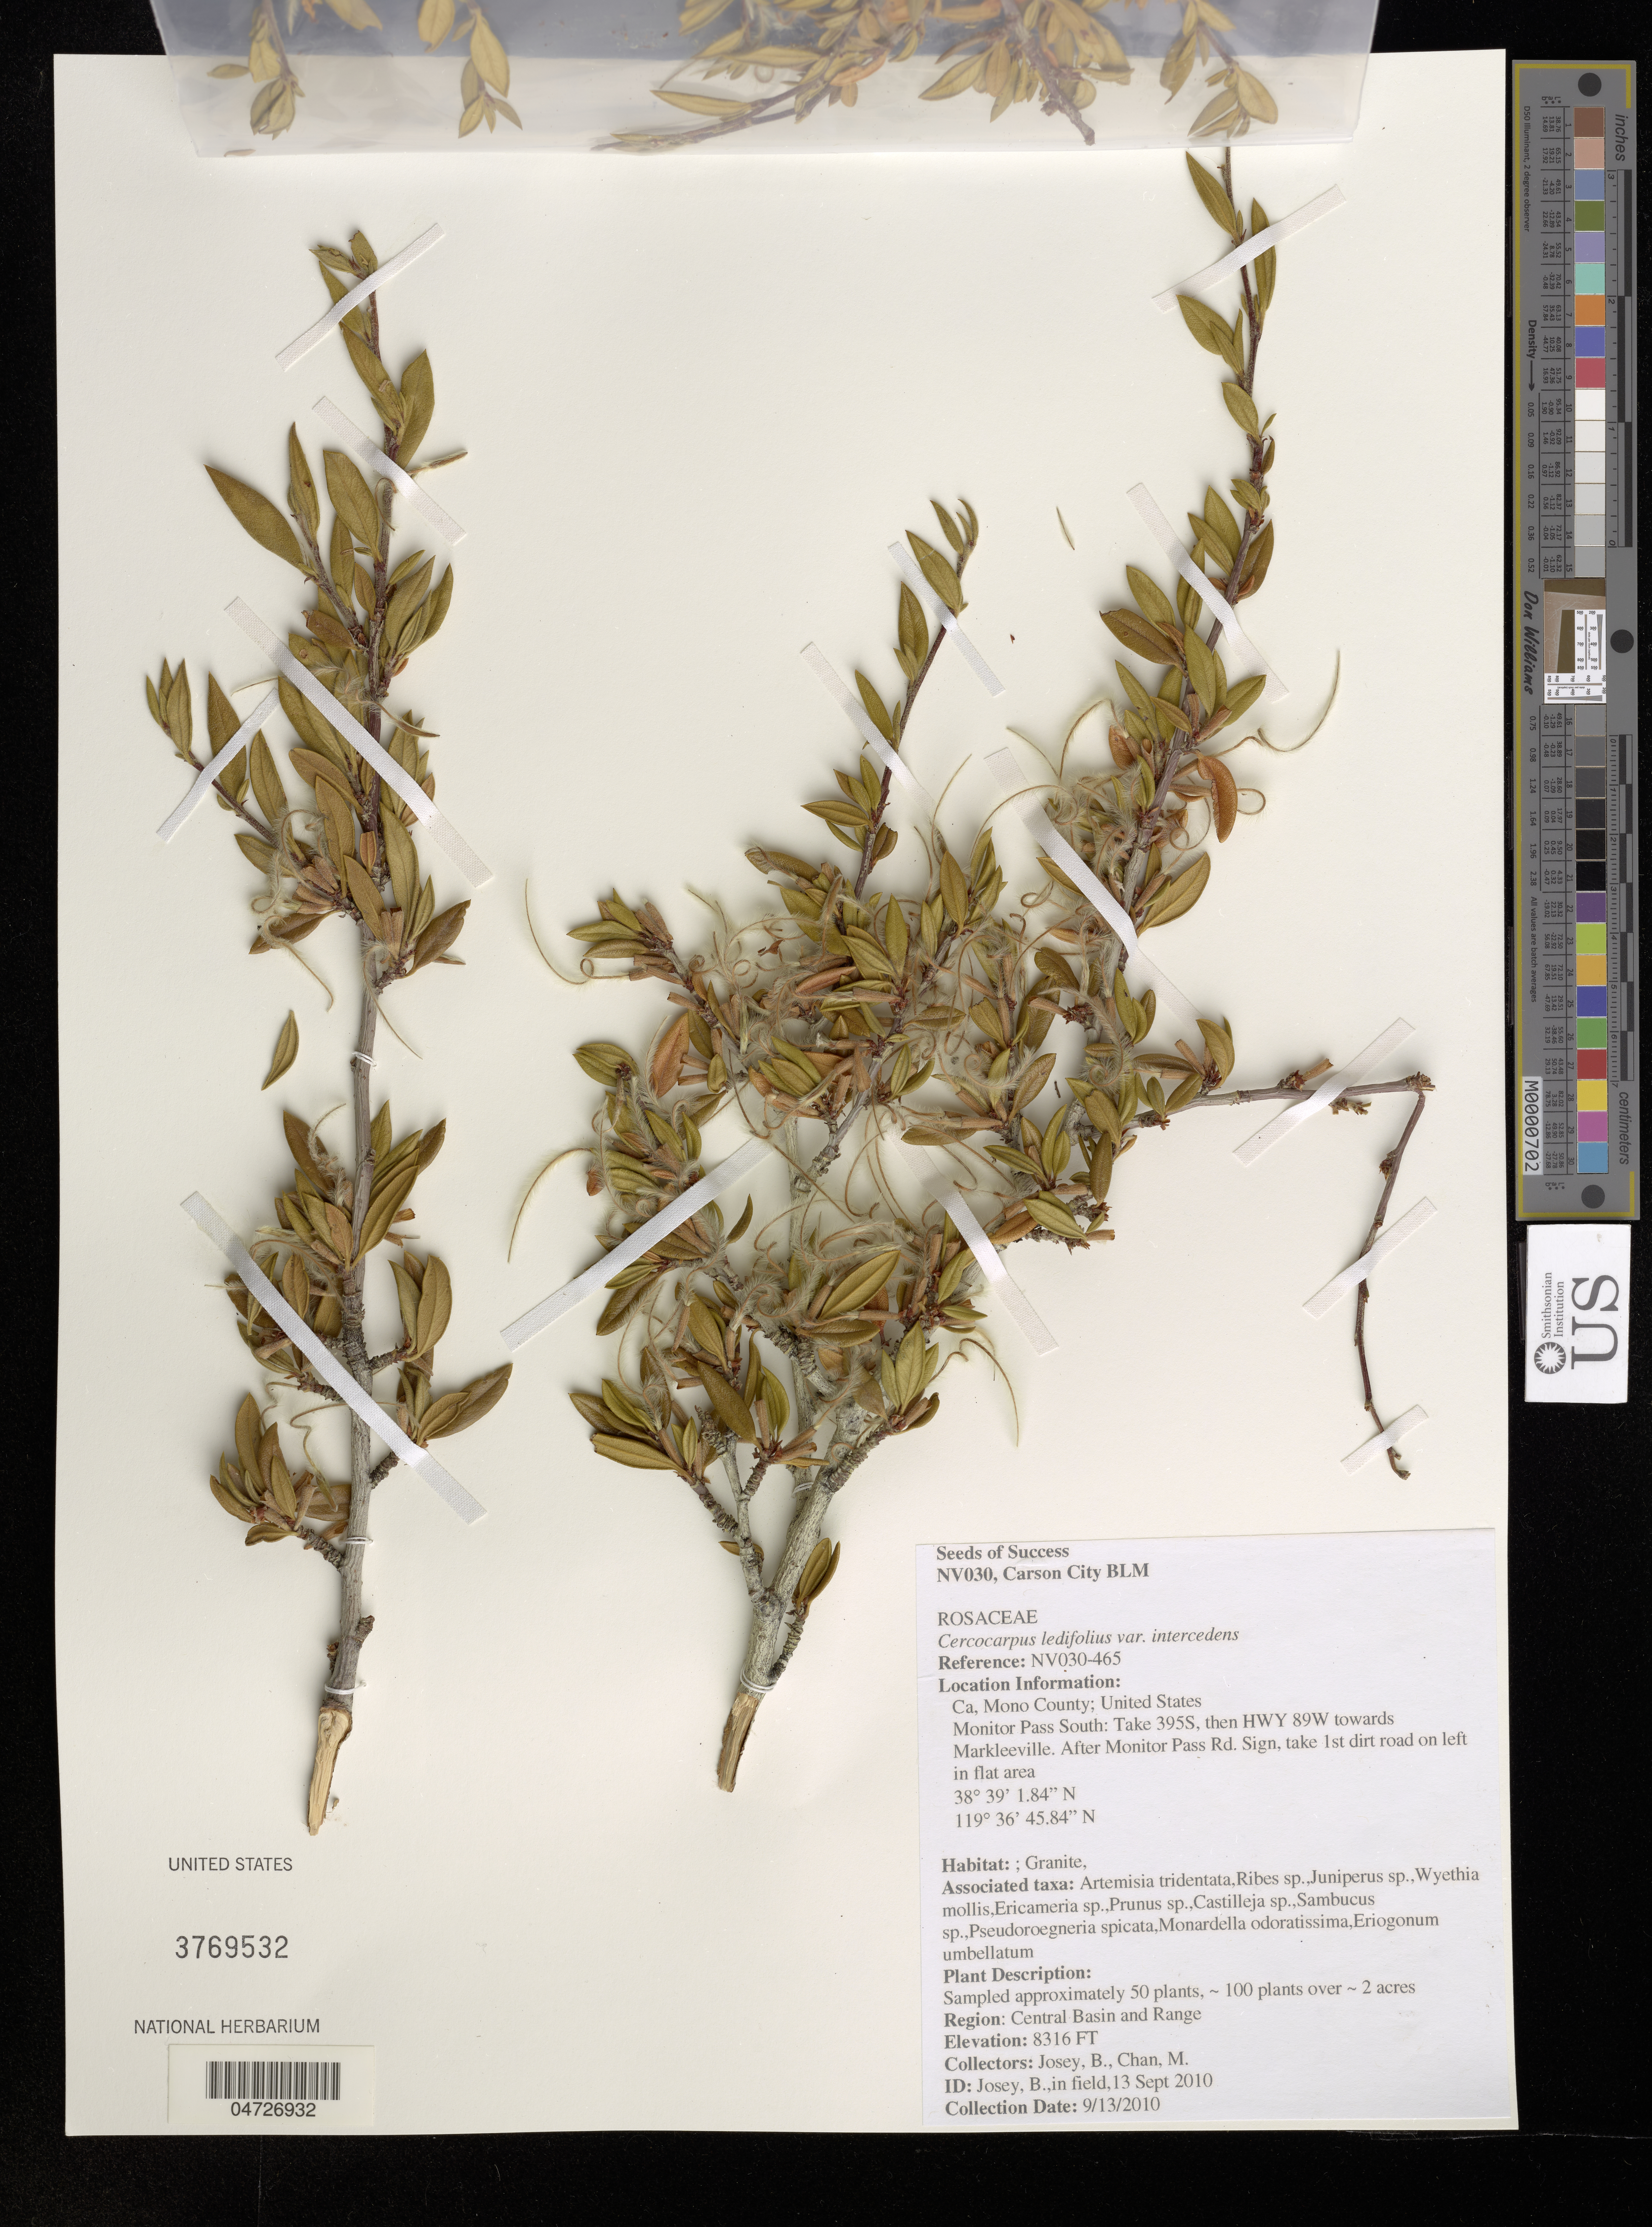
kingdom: Plantae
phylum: Tracheophyta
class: Magnoliopsida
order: Rosales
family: Rosaceae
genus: Cercocarpus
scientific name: Cercocarpus ledifolius var. intercedens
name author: C.K. Schneid.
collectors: B. Josey & M. Chan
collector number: NV030-465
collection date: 2010-09-13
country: United States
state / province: California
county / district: Mono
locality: Mono County. Monitor Pass South: Take 395S, then HWY 89W towards Markleeville. After Monitor Pass Rd. Sign, take1st dirt road on left in flat area.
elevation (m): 2535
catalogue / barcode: US 3769532